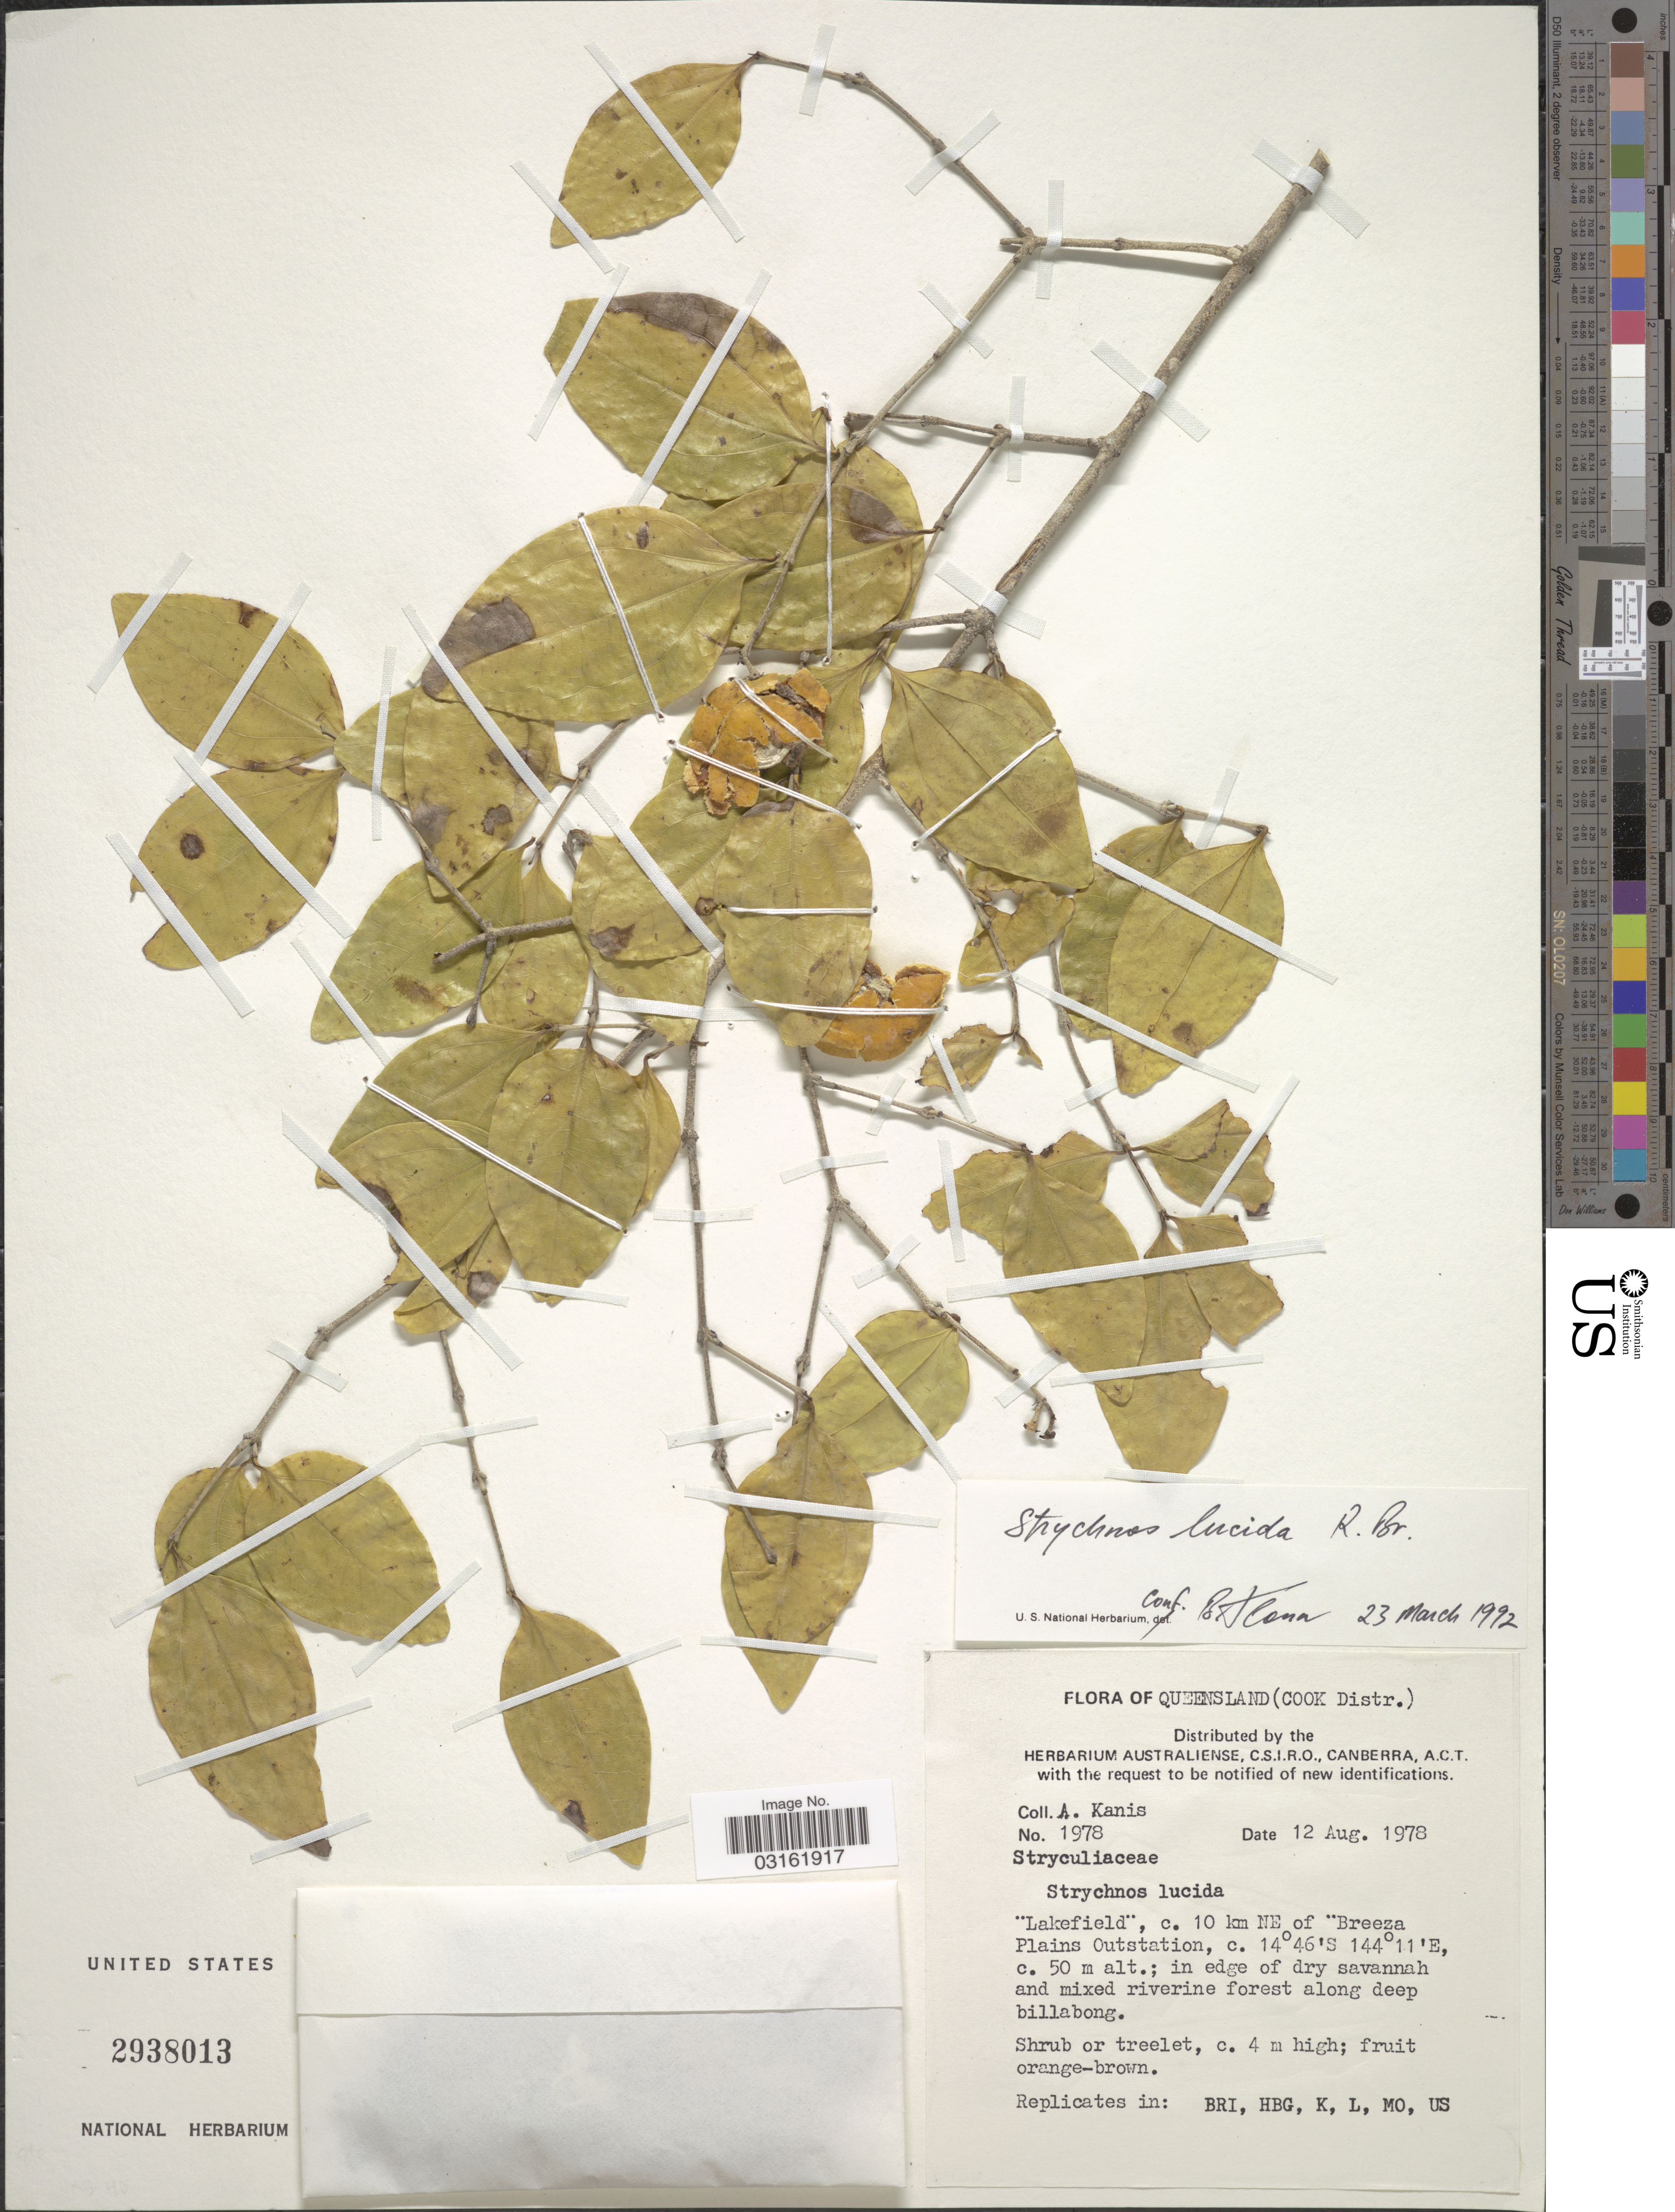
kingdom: Plantae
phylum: Tracheophyta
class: Magnoliopsida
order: Gentianales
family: Loganiaceae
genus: Strychnos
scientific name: Strychnos lucida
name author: R. Br.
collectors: A. Kanis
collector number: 1978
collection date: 1978-08-12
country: Australia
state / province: Queensland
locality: (Cook Distr.). "Lakefield", c. 10 km NE of Breeza Plains Outstation.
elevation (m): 50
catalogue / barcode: US 2938013